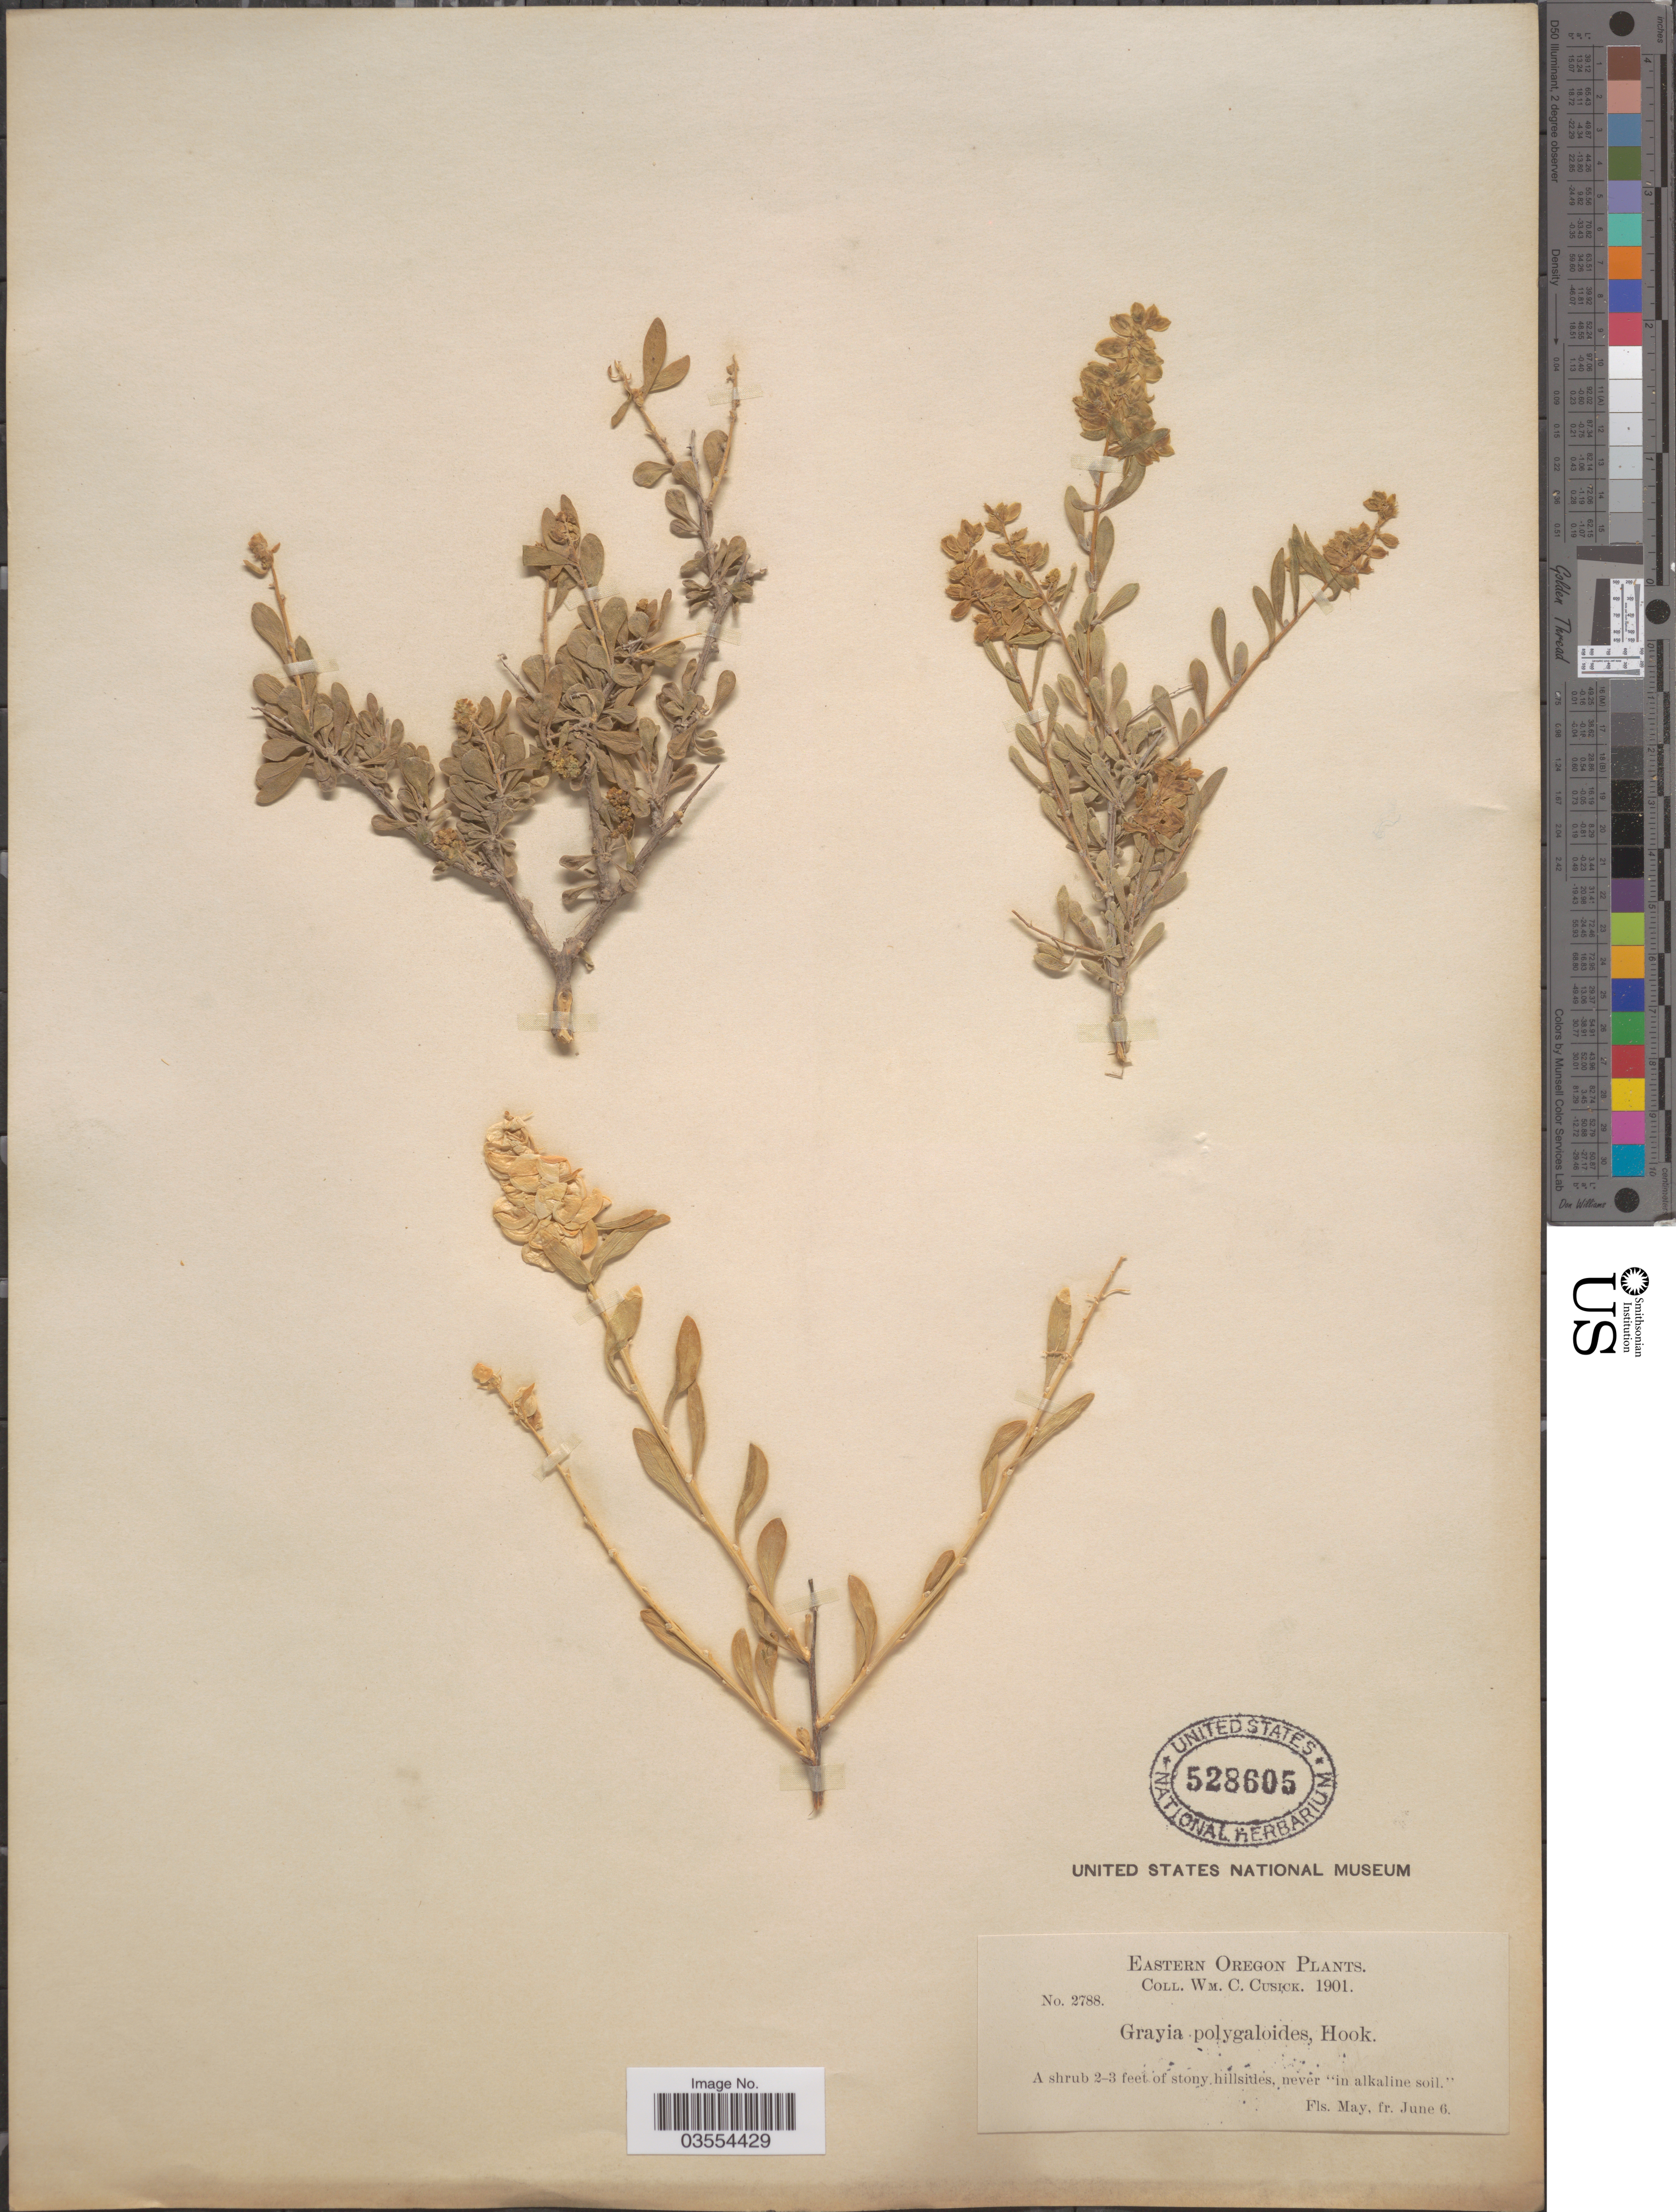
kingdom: Plantae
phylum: Tracheophyta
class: Magnoliopsida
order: Caryophyllales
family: Amaranthaceae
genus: Grayia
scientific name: Grayia spinosa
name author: (Hook.) Moq.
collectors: W. C. Cusick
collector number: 2788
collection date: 1901-05/1901-06-06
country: United States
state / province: Oregon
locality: Eastern Oregon.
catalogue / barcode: US 528605